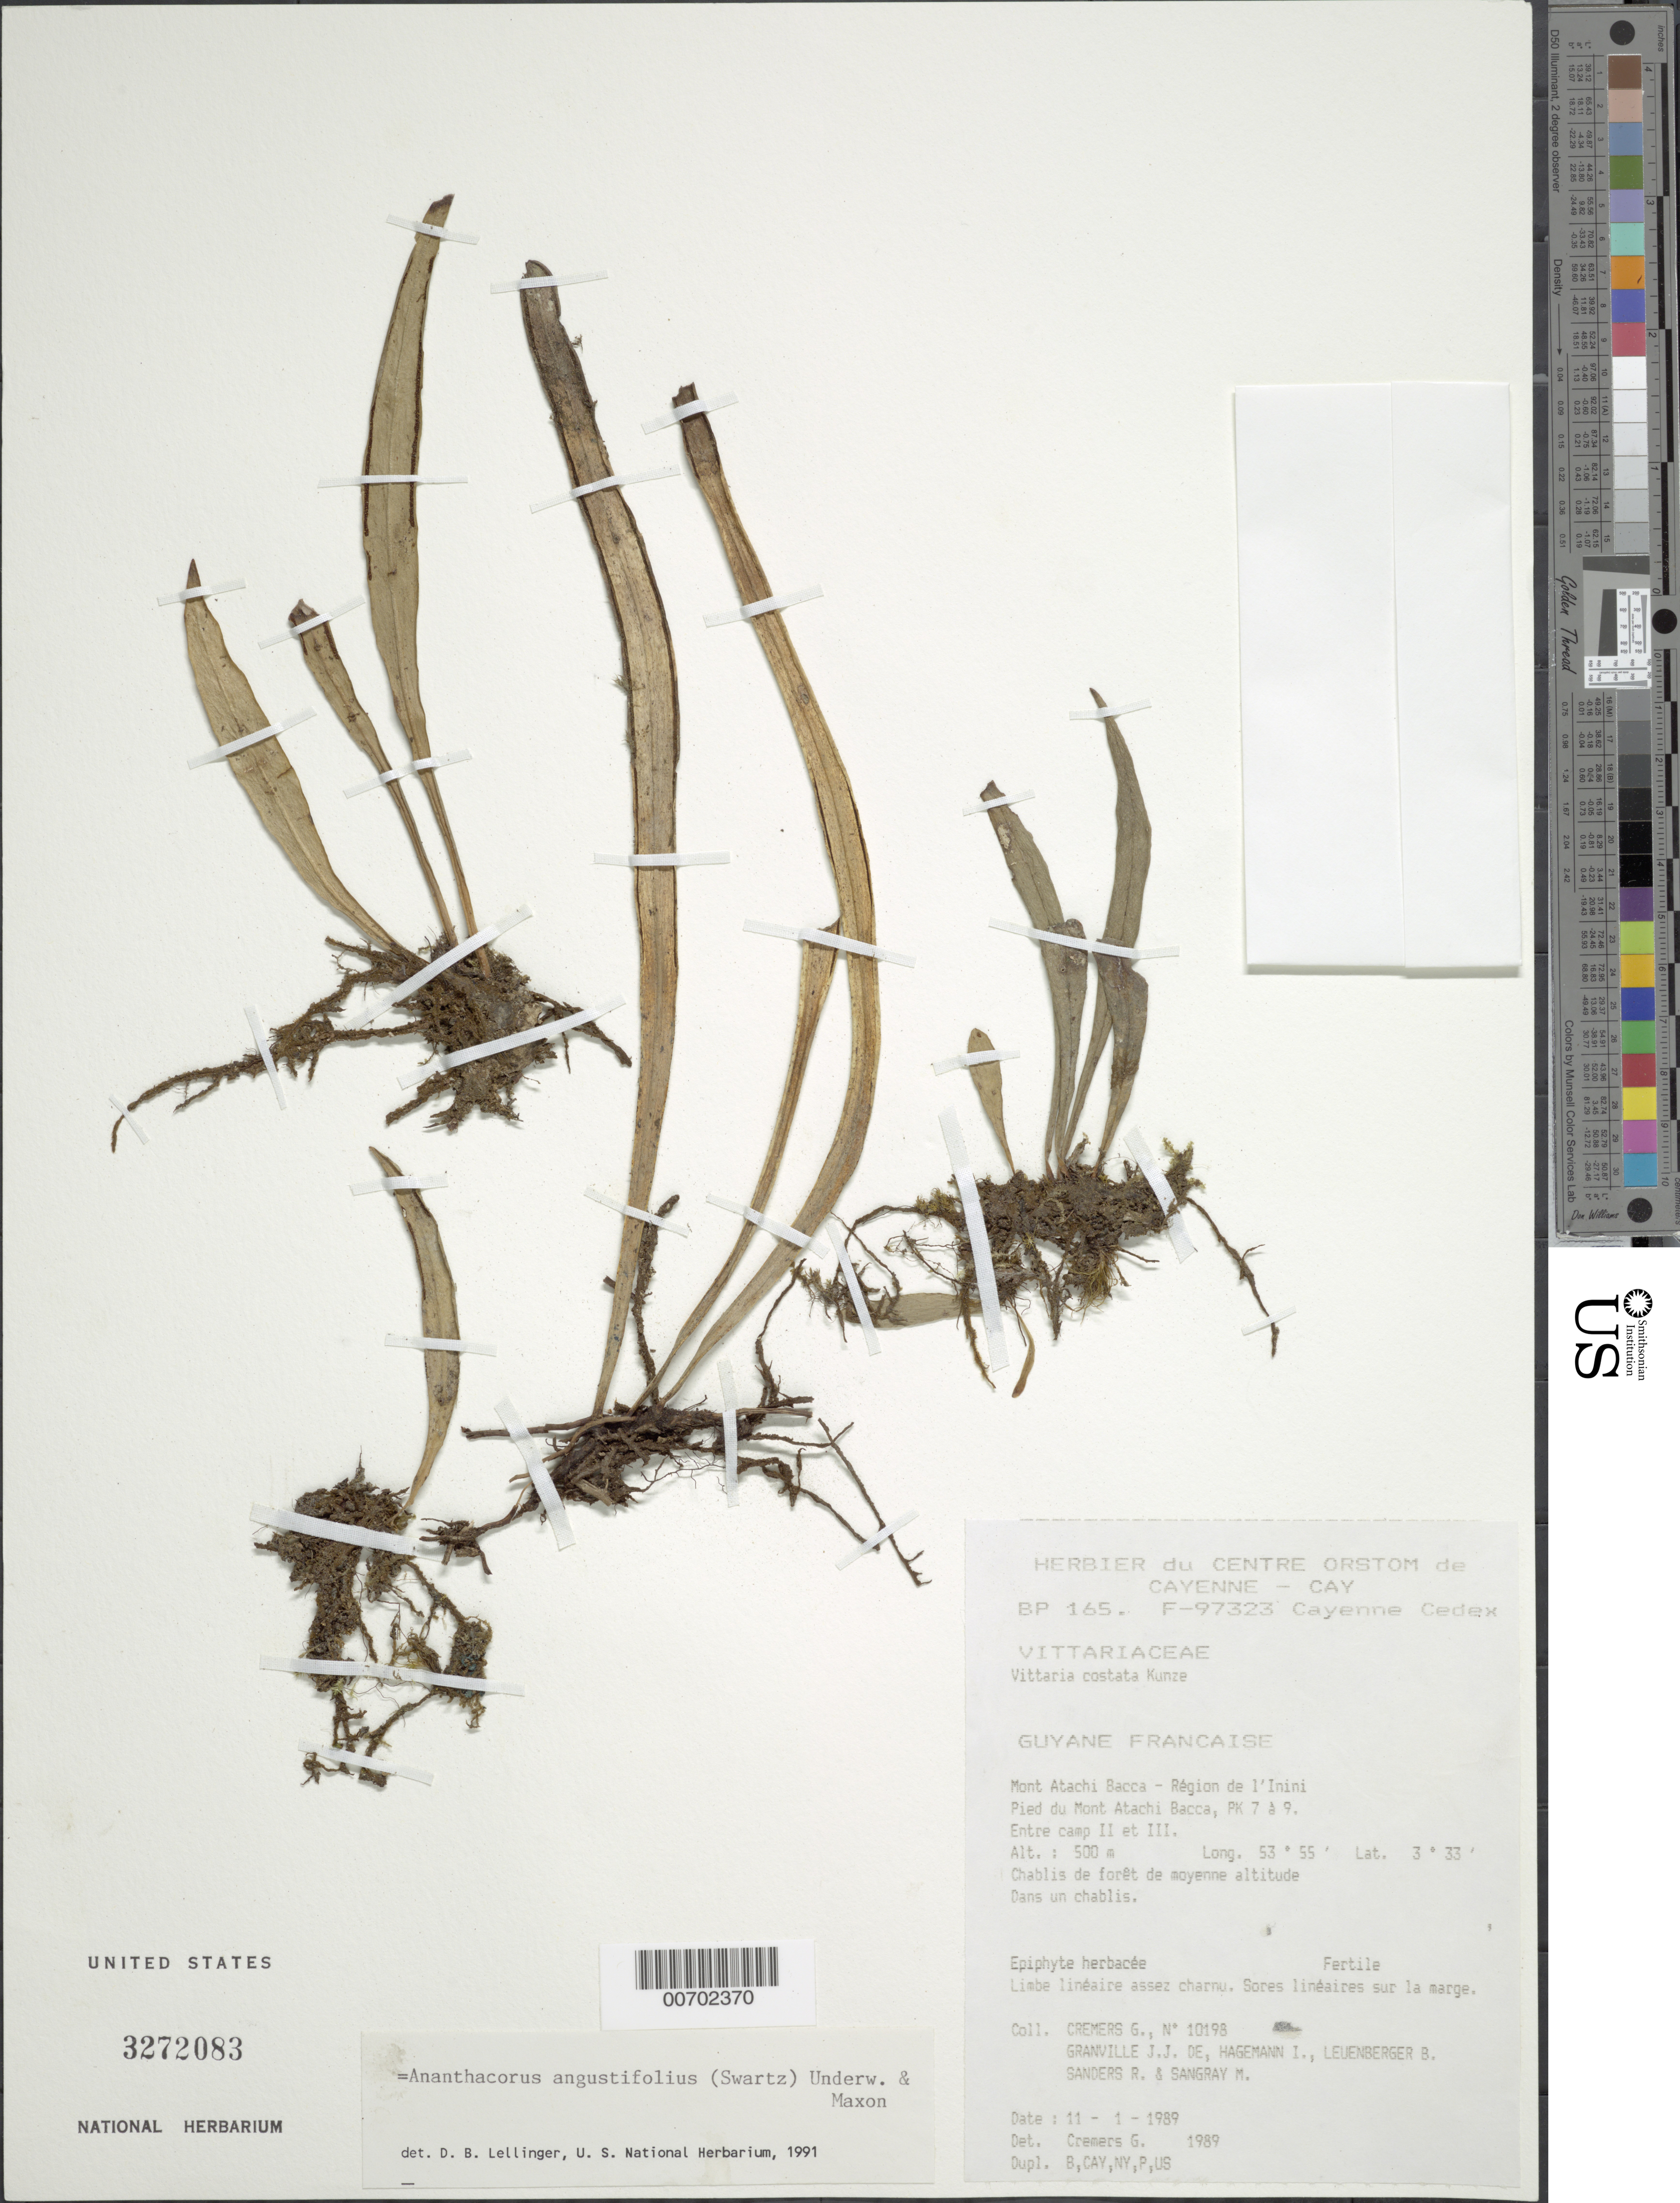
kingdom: Plantae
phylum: Tracheophyta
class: Polypodiopsida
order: Polypodiales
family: Pteridaceae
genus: Ananthacorus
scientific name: Ananthacorus angustifolius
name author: (Sw.) Underw. & Maxon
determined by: Lellinger, David B., (BOT), Smithsonian Institution - National Museum of Natural History (UNITED STATES)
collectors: G. Cremers et al.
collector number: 10198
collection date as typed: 11-Jan-89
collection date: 1989-01-11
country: French Guiana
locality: Mont Atachi Bacca, région de l'Inini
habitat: Chablis de forêt de moyenne altitude; dans un chablis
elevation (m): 500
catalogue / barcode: US 3272083